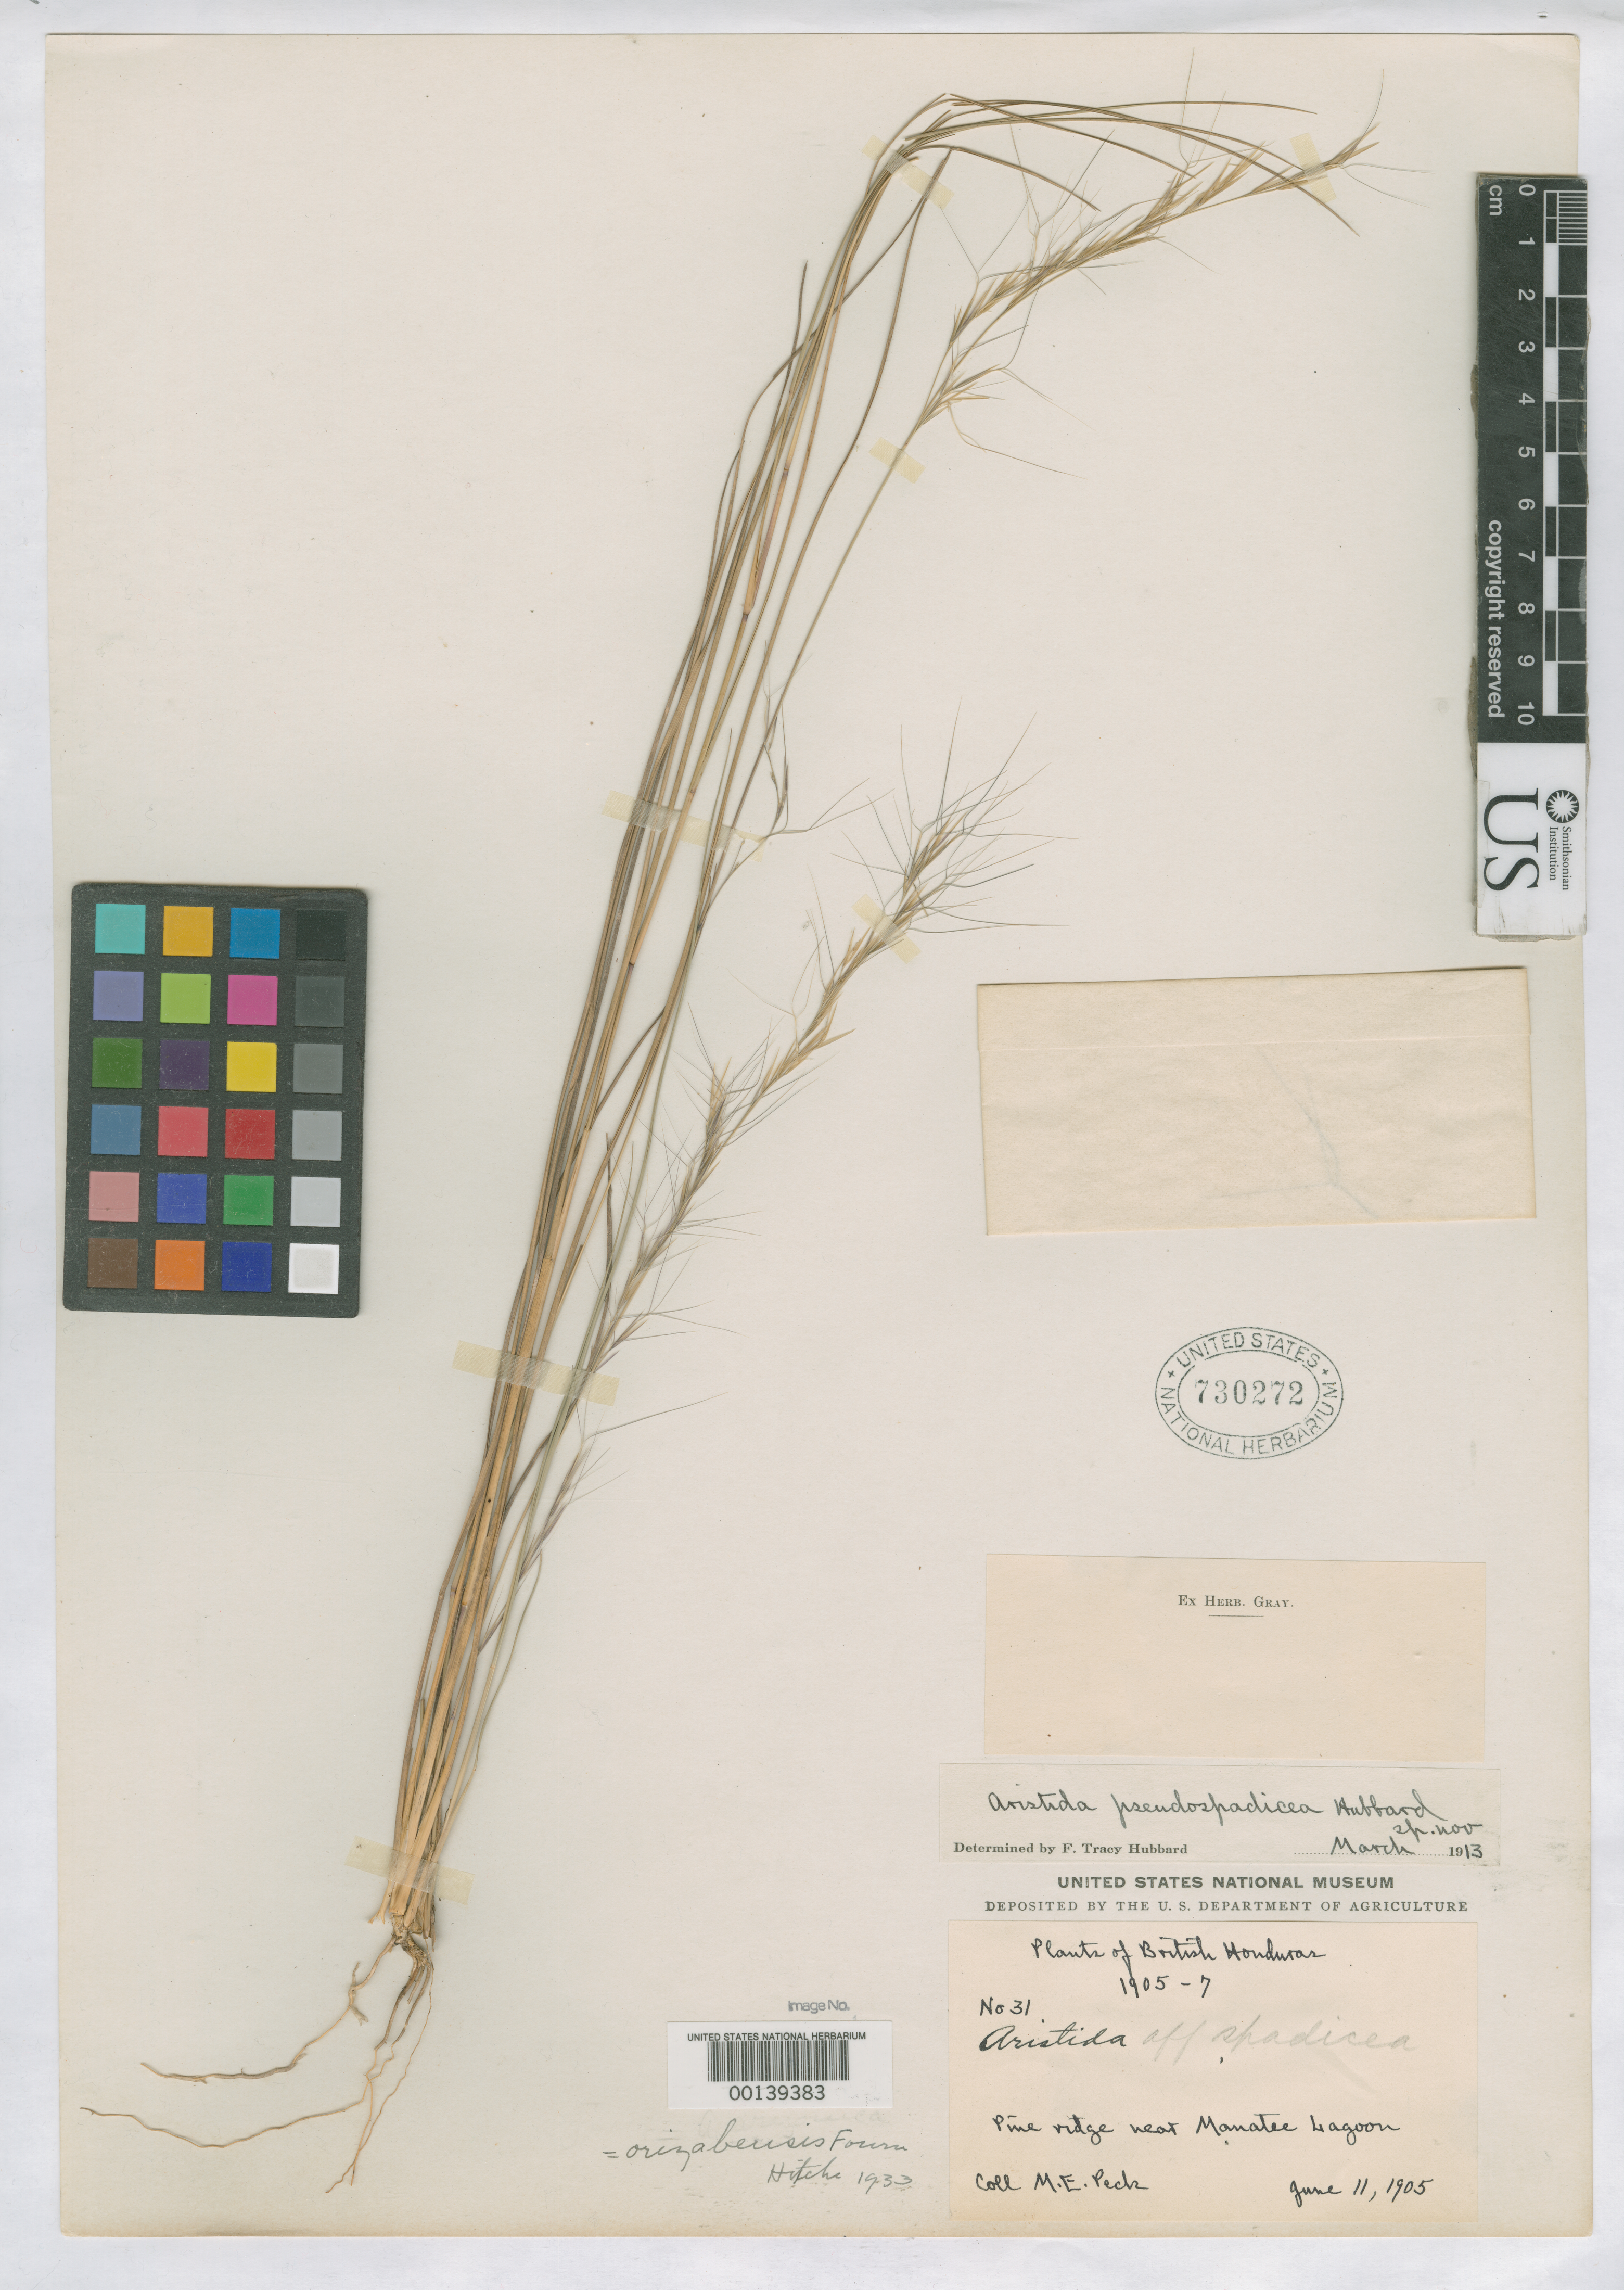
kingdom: Plantae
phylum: Tracheophyta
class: Liliopsida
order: Poales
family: Poaceae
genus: Aristida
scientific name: Aristida pseudospadicea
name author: F.T. Hubb.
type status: Isotype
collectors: M. E. Peck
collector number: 31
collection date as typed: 11 Jun 1905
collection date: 1905-06-11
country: Belize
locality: Near Manatee Lagoon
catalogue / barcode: US 730272